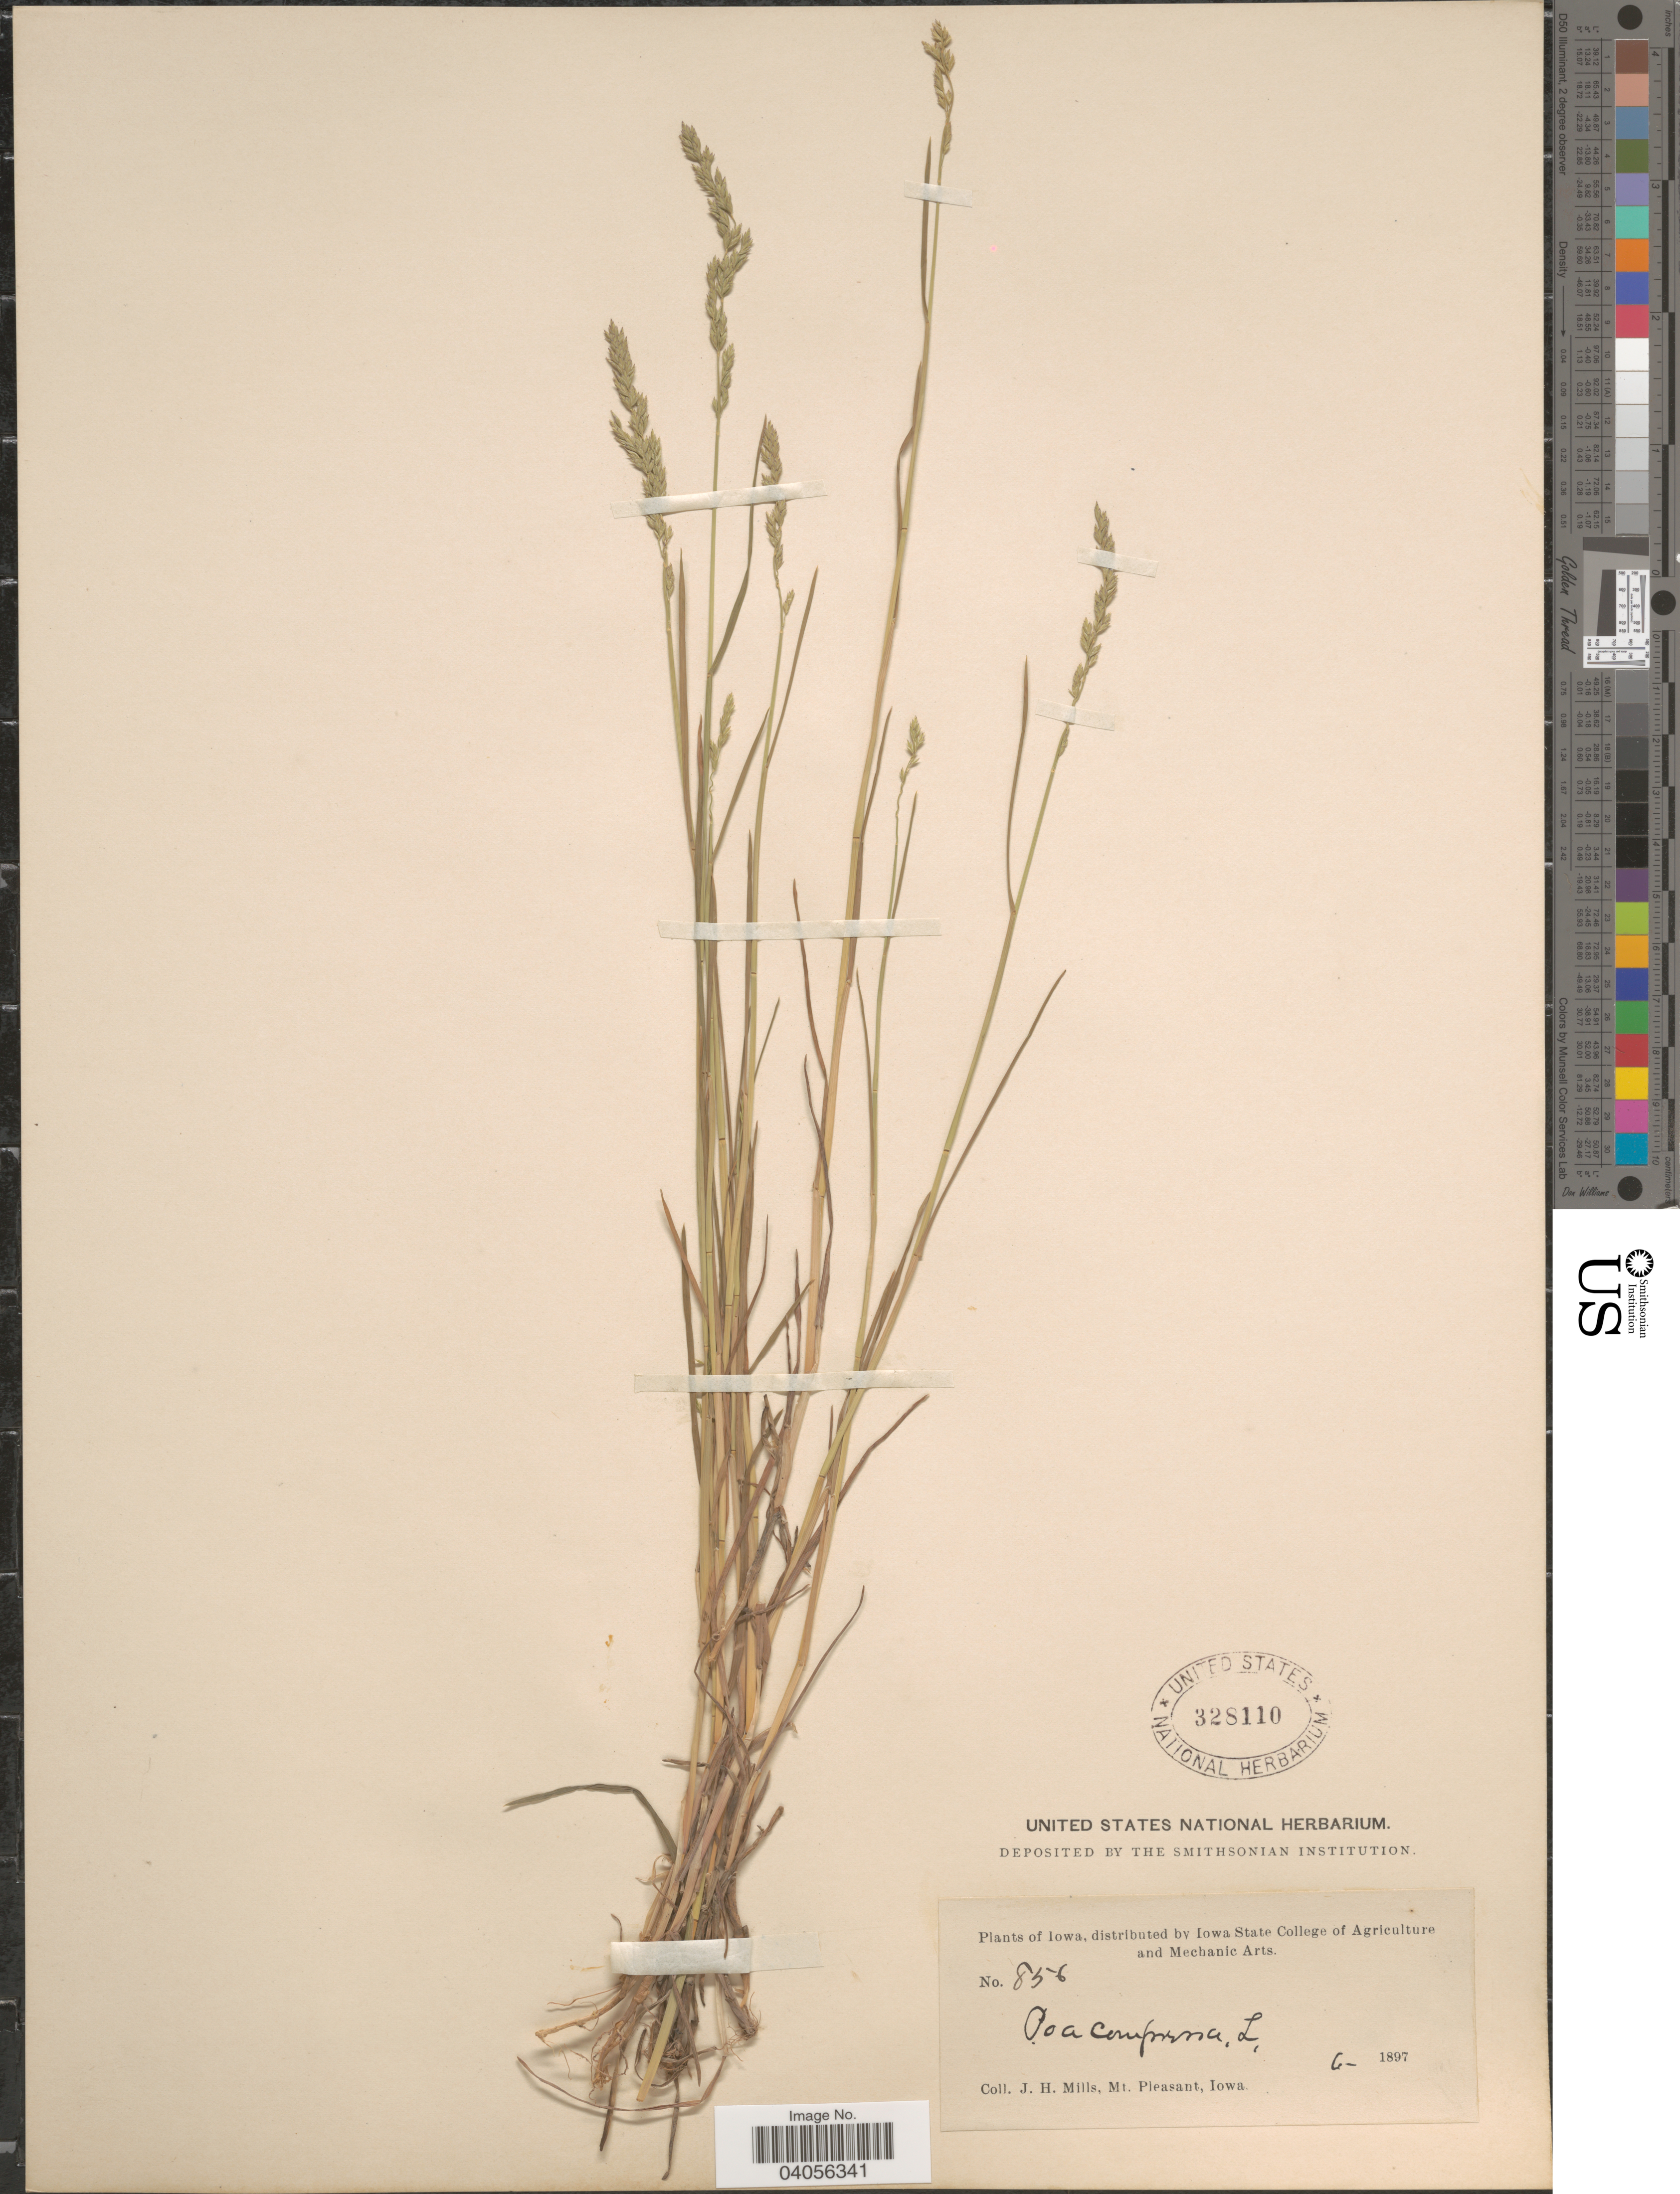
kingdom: Plantae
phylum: Tracheophyta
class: Liliopsida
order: Poales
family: Poaceae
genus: Poa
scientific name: Poa compressa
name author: L.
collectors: J. Mills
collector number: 856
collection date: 1897-06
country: United States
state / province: Iowa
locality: Mt. Pleasant.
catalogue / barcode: US 328110